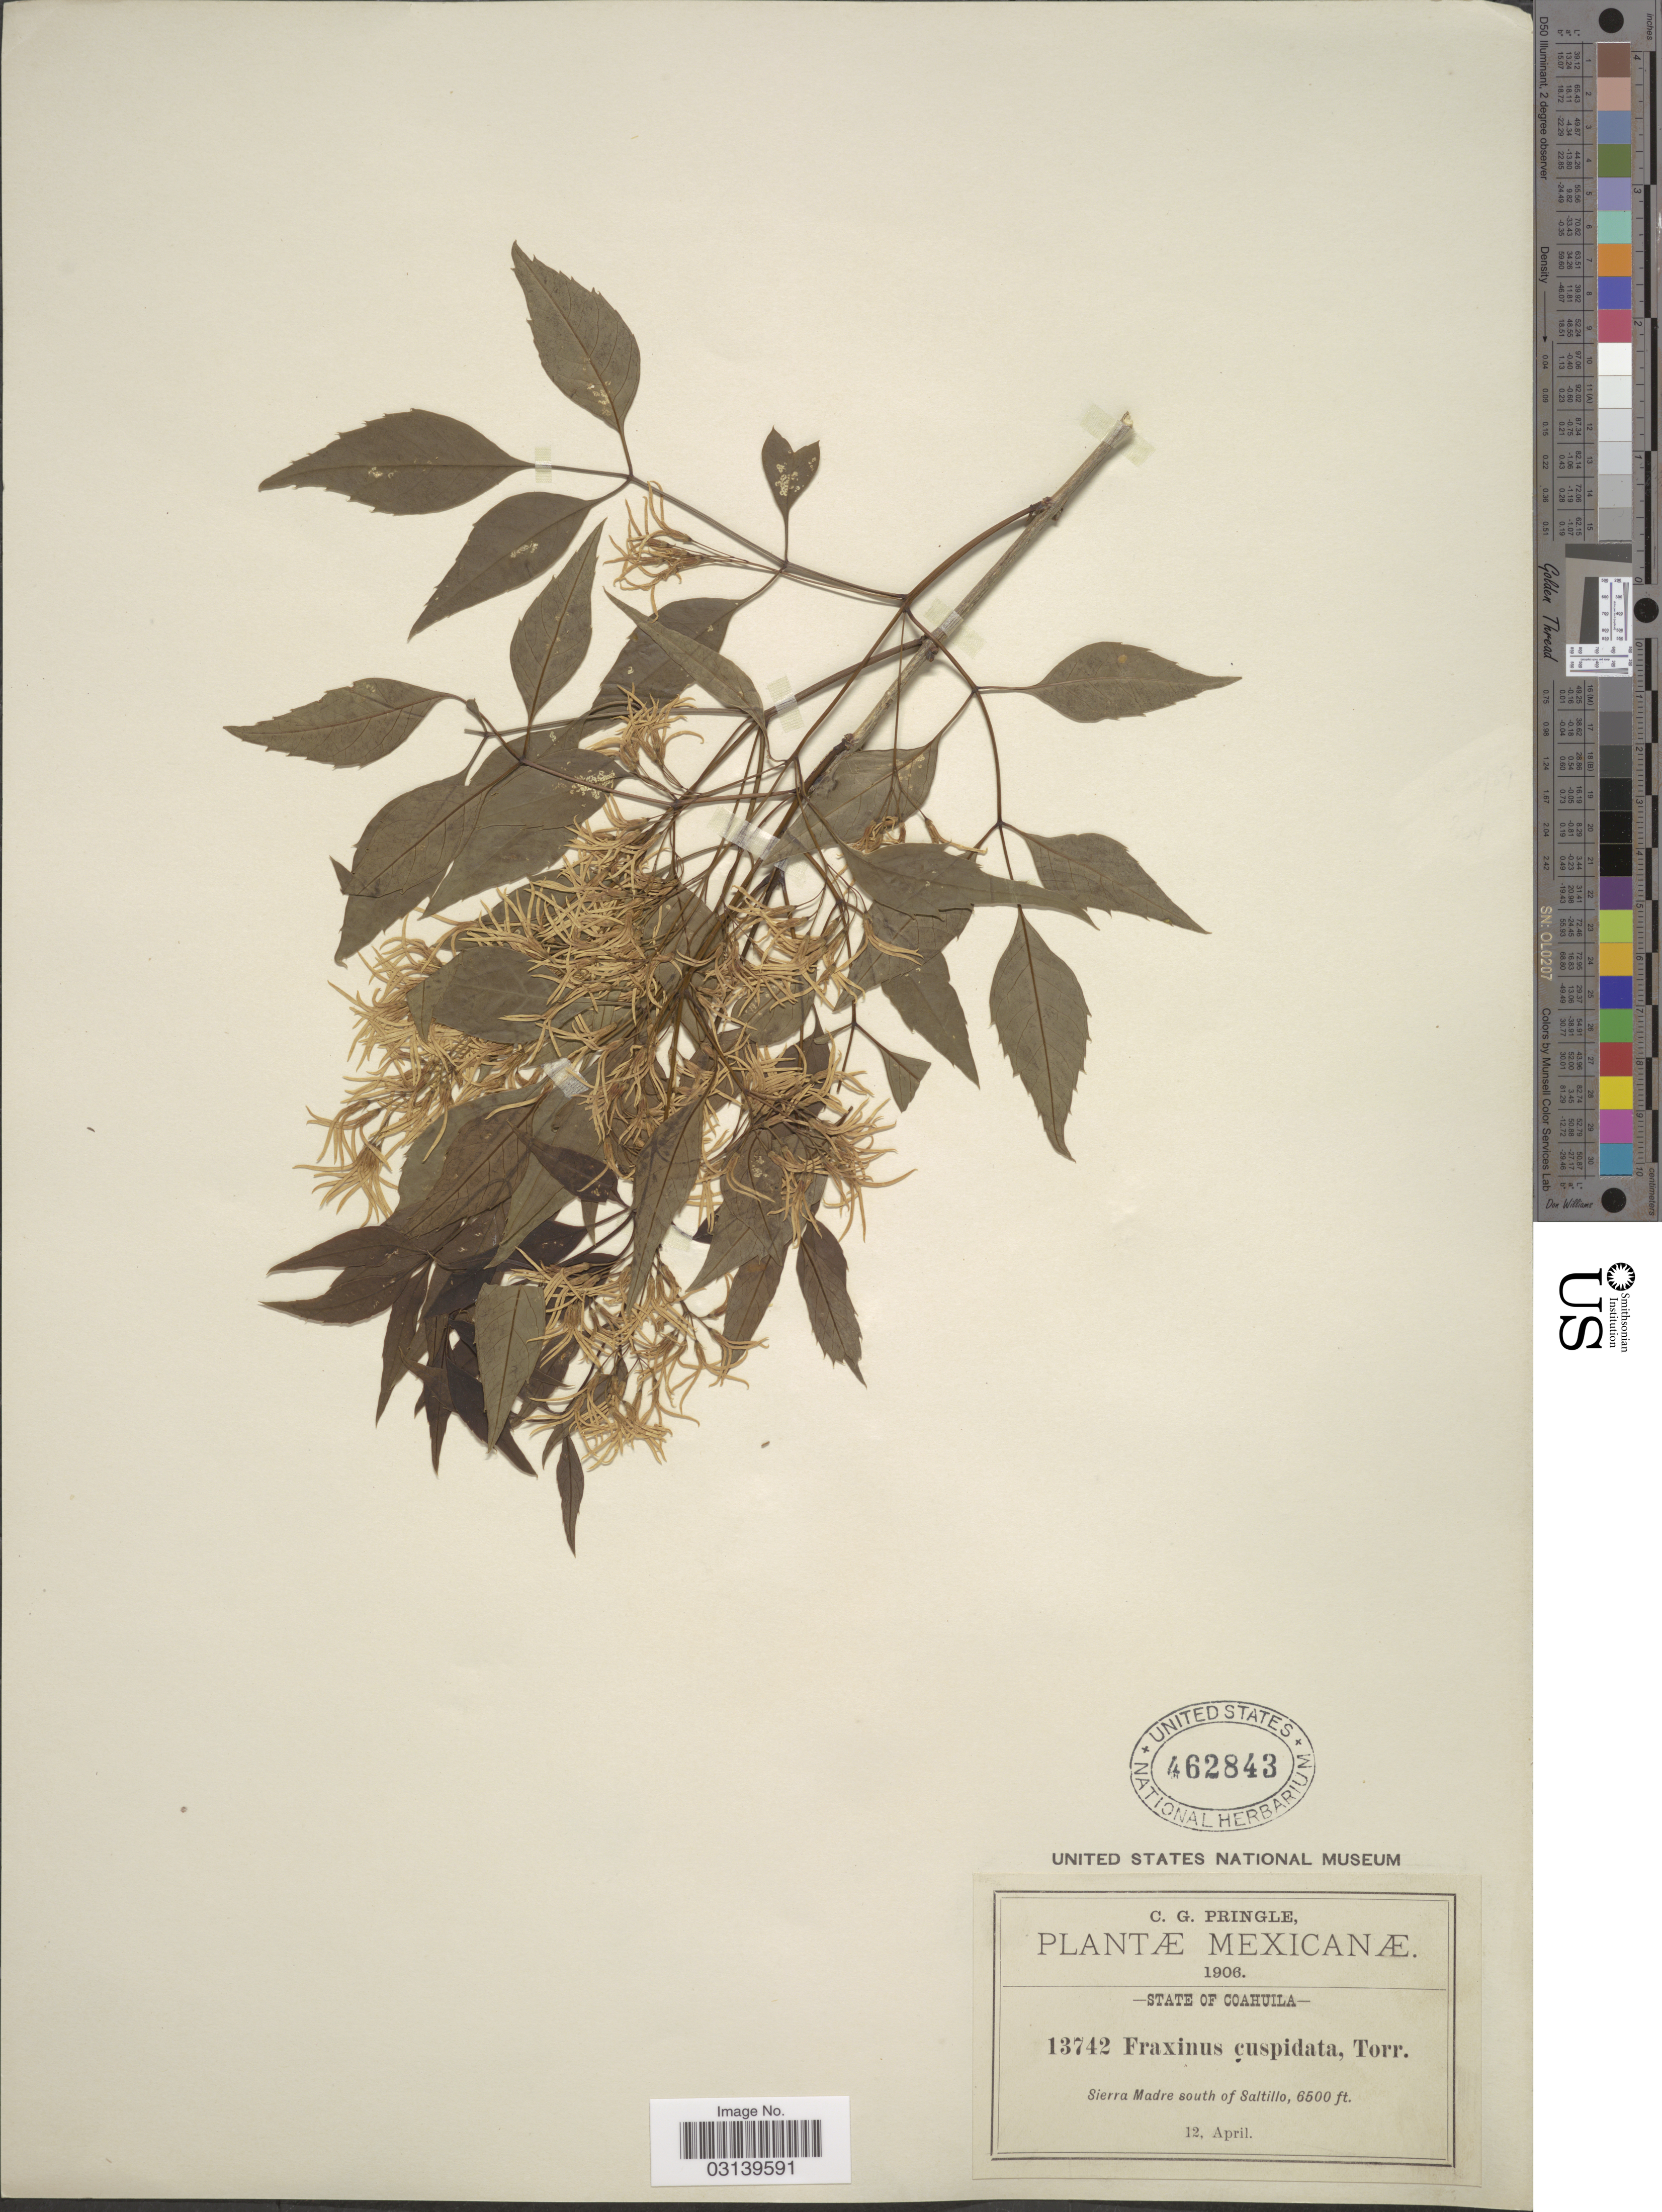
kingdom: Plantae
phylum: Tracheophyta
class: Magnoliopsida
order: Lamiales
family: Oleaceae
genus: Fraxinus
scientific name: Fraxinus cuspidata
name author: Torr.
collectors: C. G. Pringle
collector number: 13742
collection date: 1906-04-12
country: Mexico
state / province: Coahuila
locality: Sierra Madre south of Saltillo.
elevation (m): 1981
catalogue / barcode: US 462843